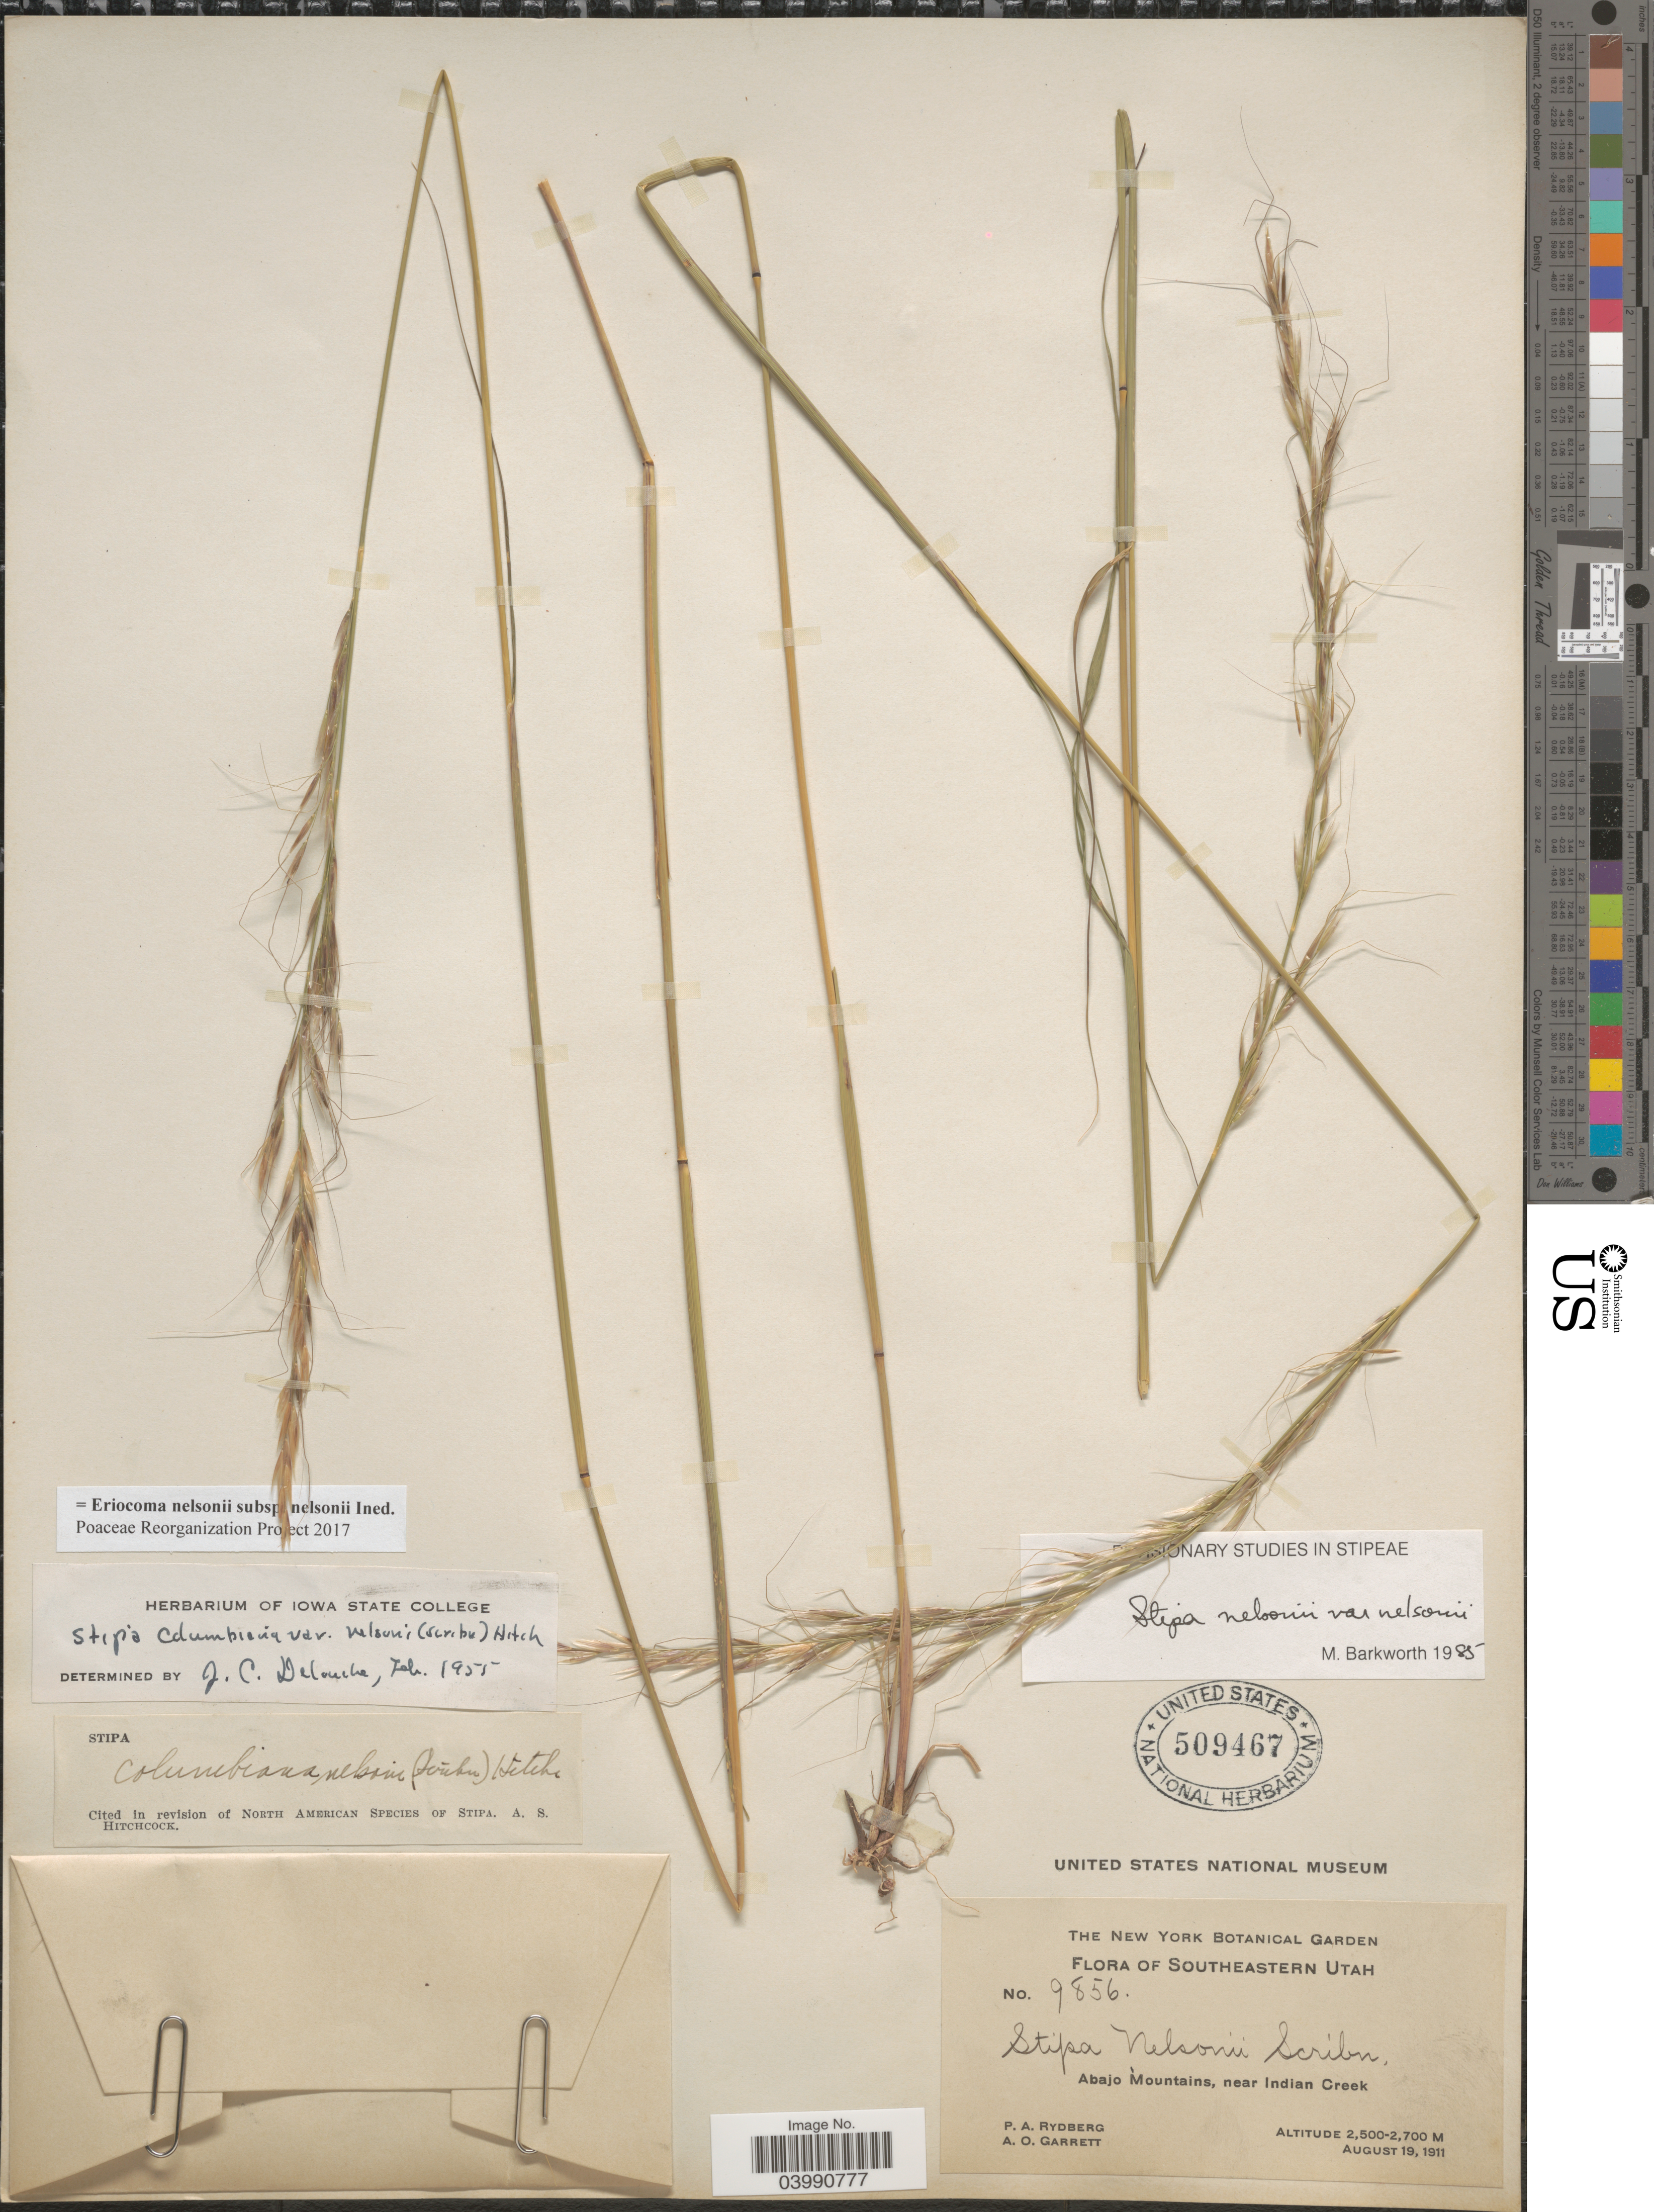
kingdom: Plantae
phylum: Tracheophyta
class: Liliopsida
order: Poales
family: Poaceae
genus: Eriocoma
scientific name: Eriocoma nelsonii subsp. nelsonii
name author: (Scribn.) Romasch.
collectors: P. A. Rydberg & A. O. Garrett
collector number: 9856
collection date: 1911-08-19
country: United States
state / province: Utah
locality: Southeastern Utah. Abajo Mountains, near Indian Creek.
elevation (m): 2500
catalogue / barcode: US 509467